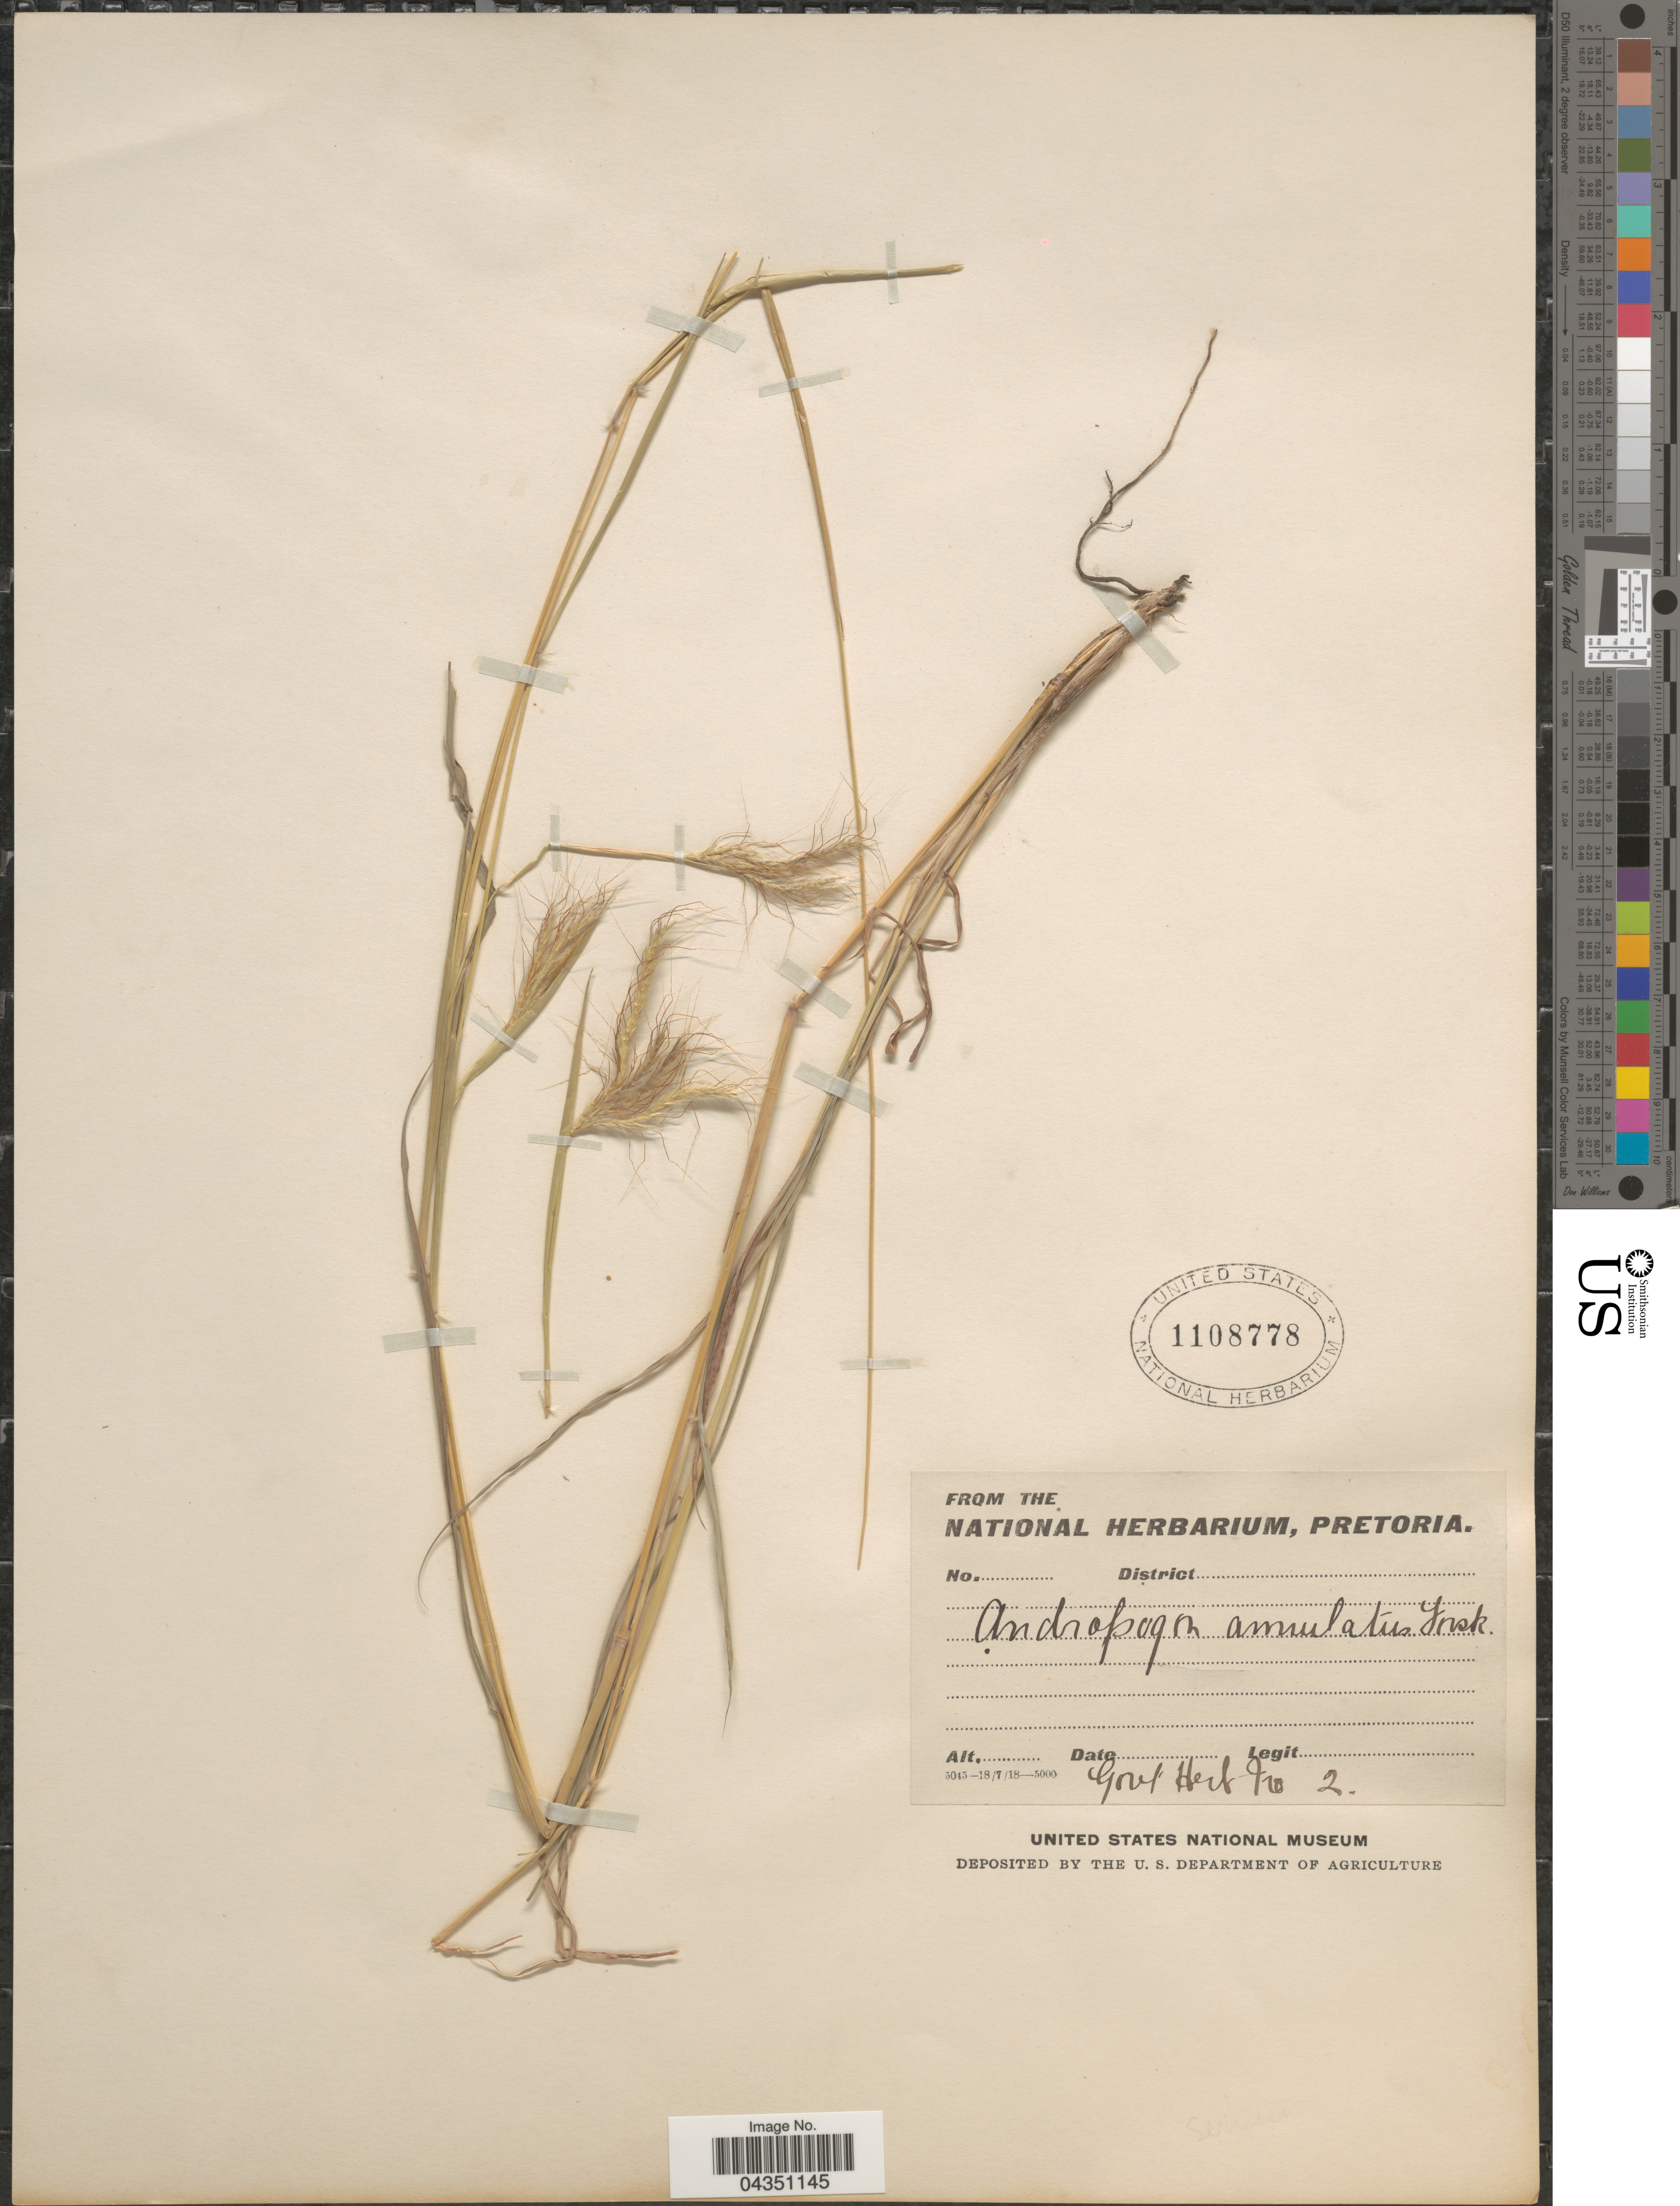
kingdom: Plantae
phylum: Tracheophyta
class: Liliopsida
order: Poales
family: Poaceae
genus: Dichanthium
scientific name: Dichanthium annulatum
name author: (Forssk.) Stapf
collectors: Ex herb. Pretoria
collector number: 2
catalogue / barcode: US 1108778